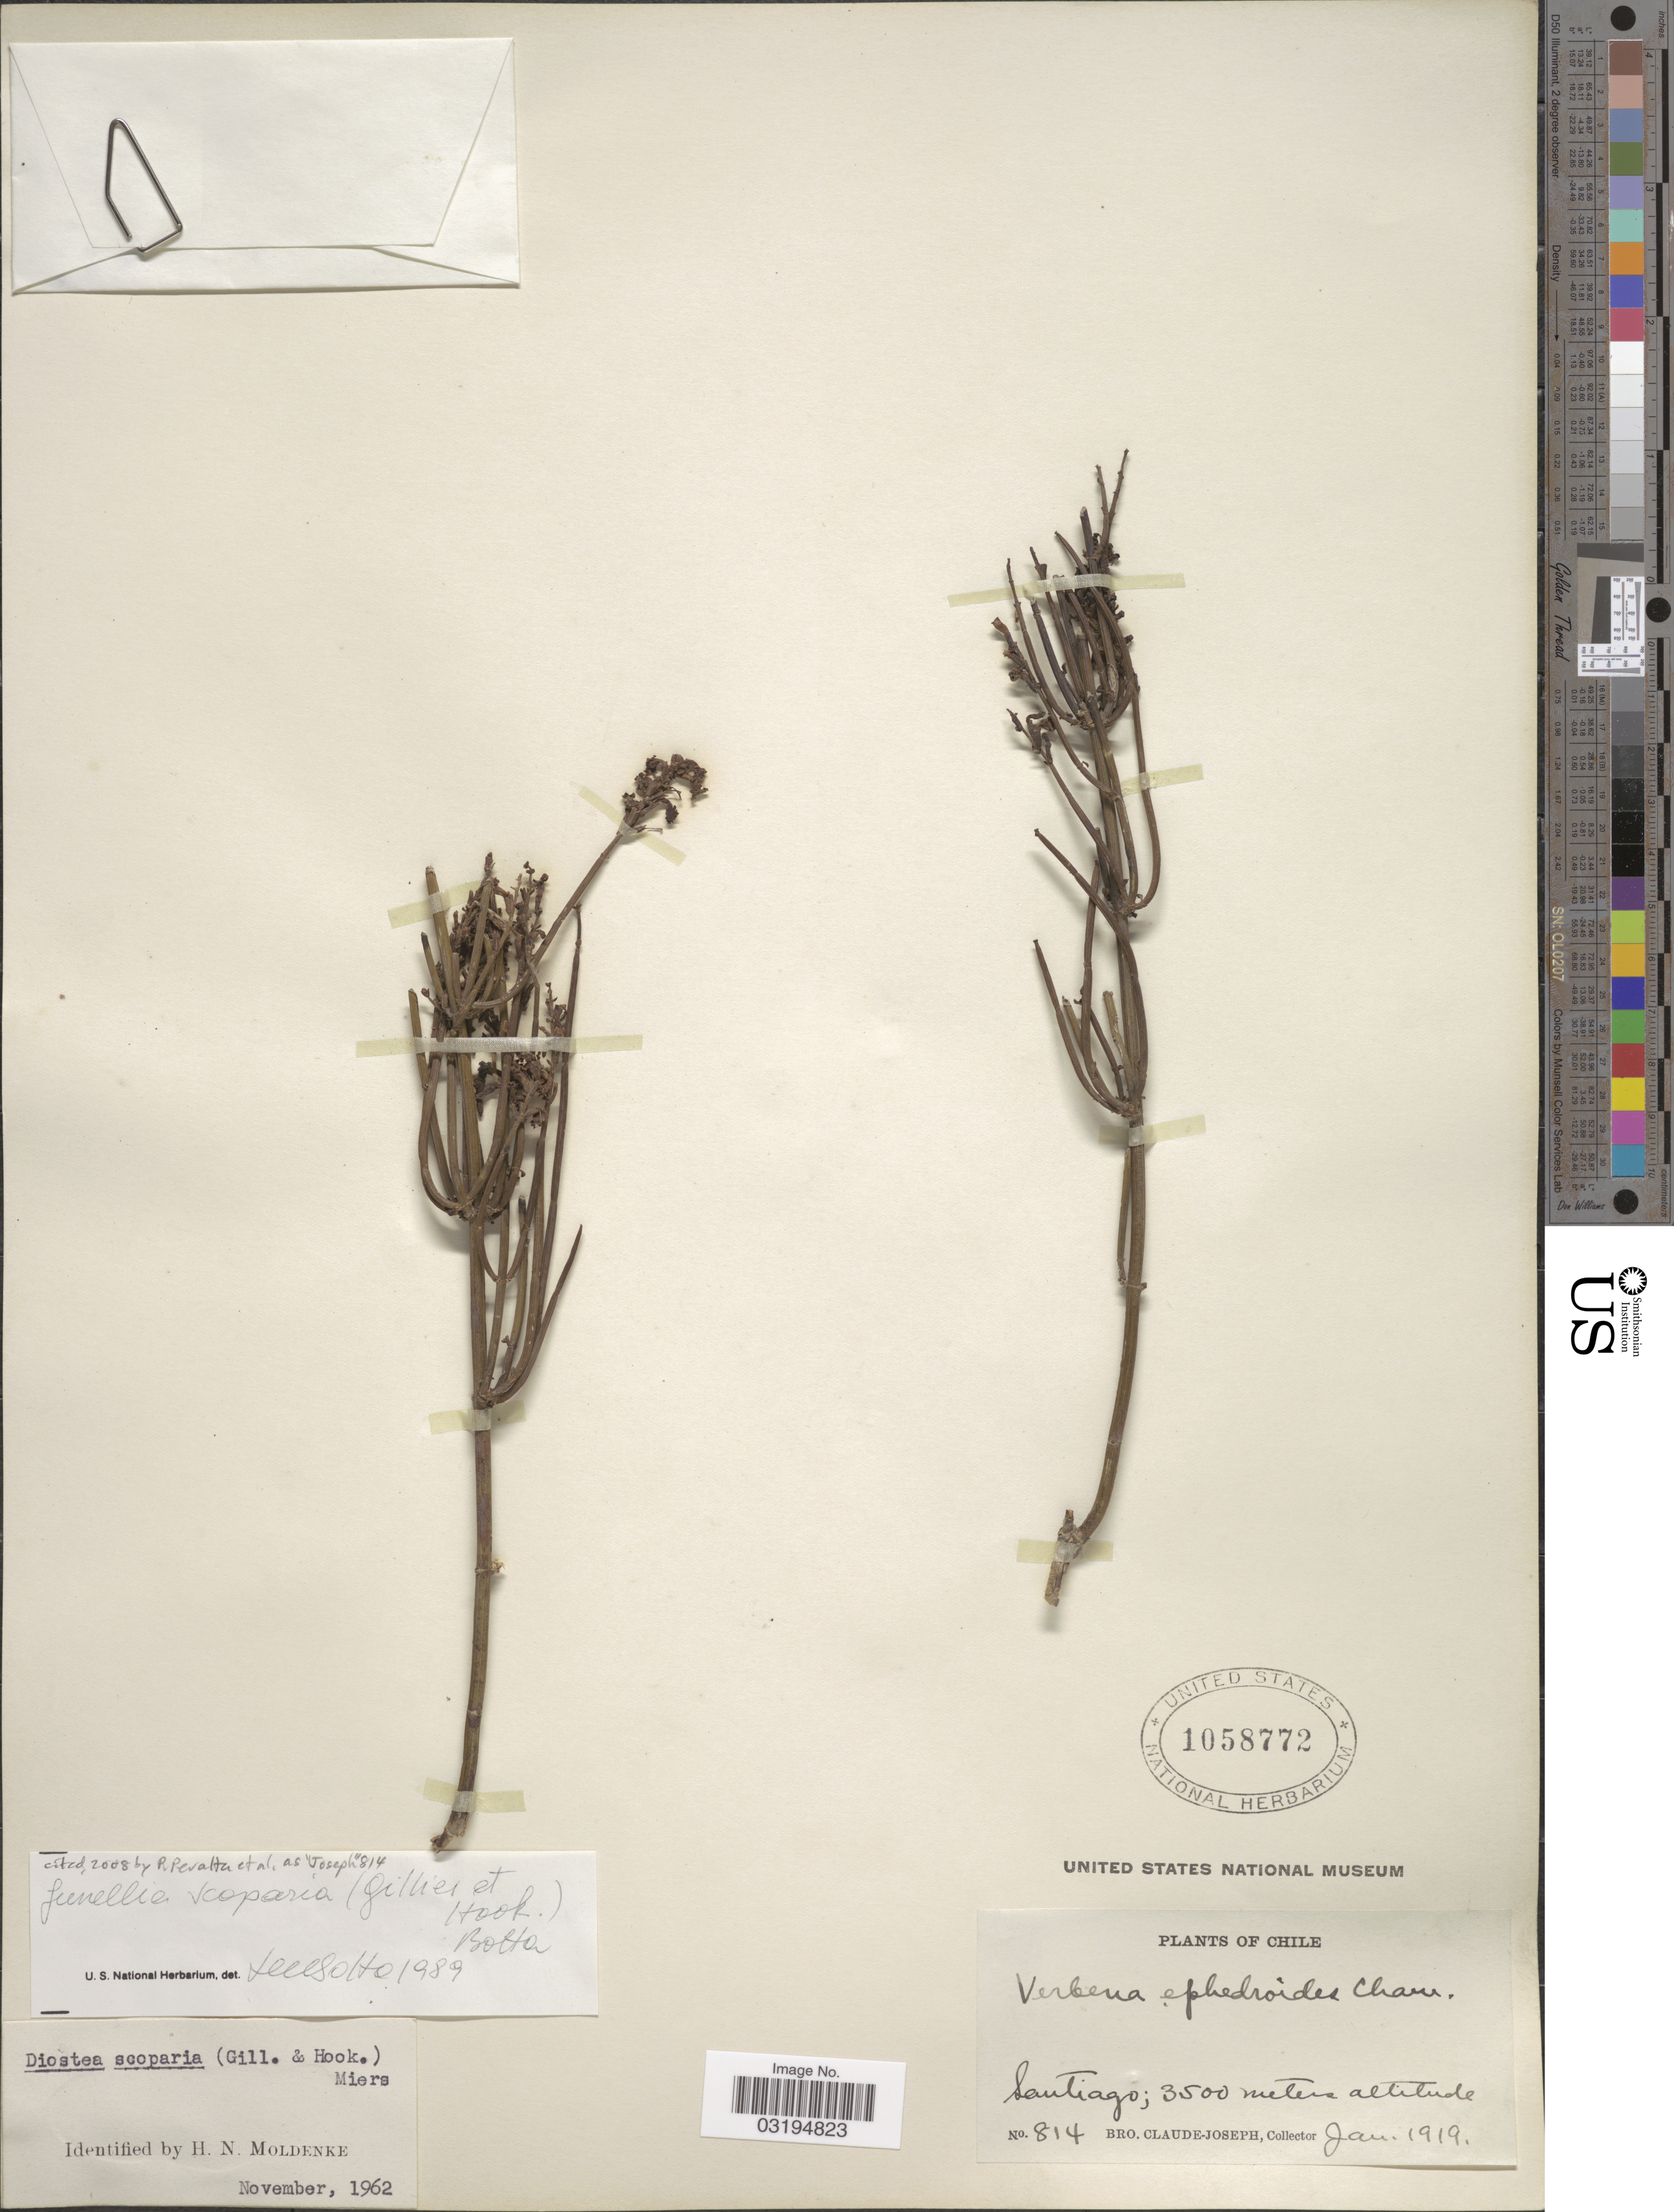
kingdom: Plantae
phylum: Tracheophyta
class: Magnoliopsida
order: Lamiales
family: Verbenaceae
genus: Junellia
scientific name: Junellia scoparia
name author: (Gillies & Hook.) Botta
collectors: Bro. Claude-Joseph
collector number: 814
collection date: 1919-01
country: Chile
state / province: Región Metropolitana (RM)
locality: Santiago.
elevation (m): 3500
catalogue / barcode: US 1058772